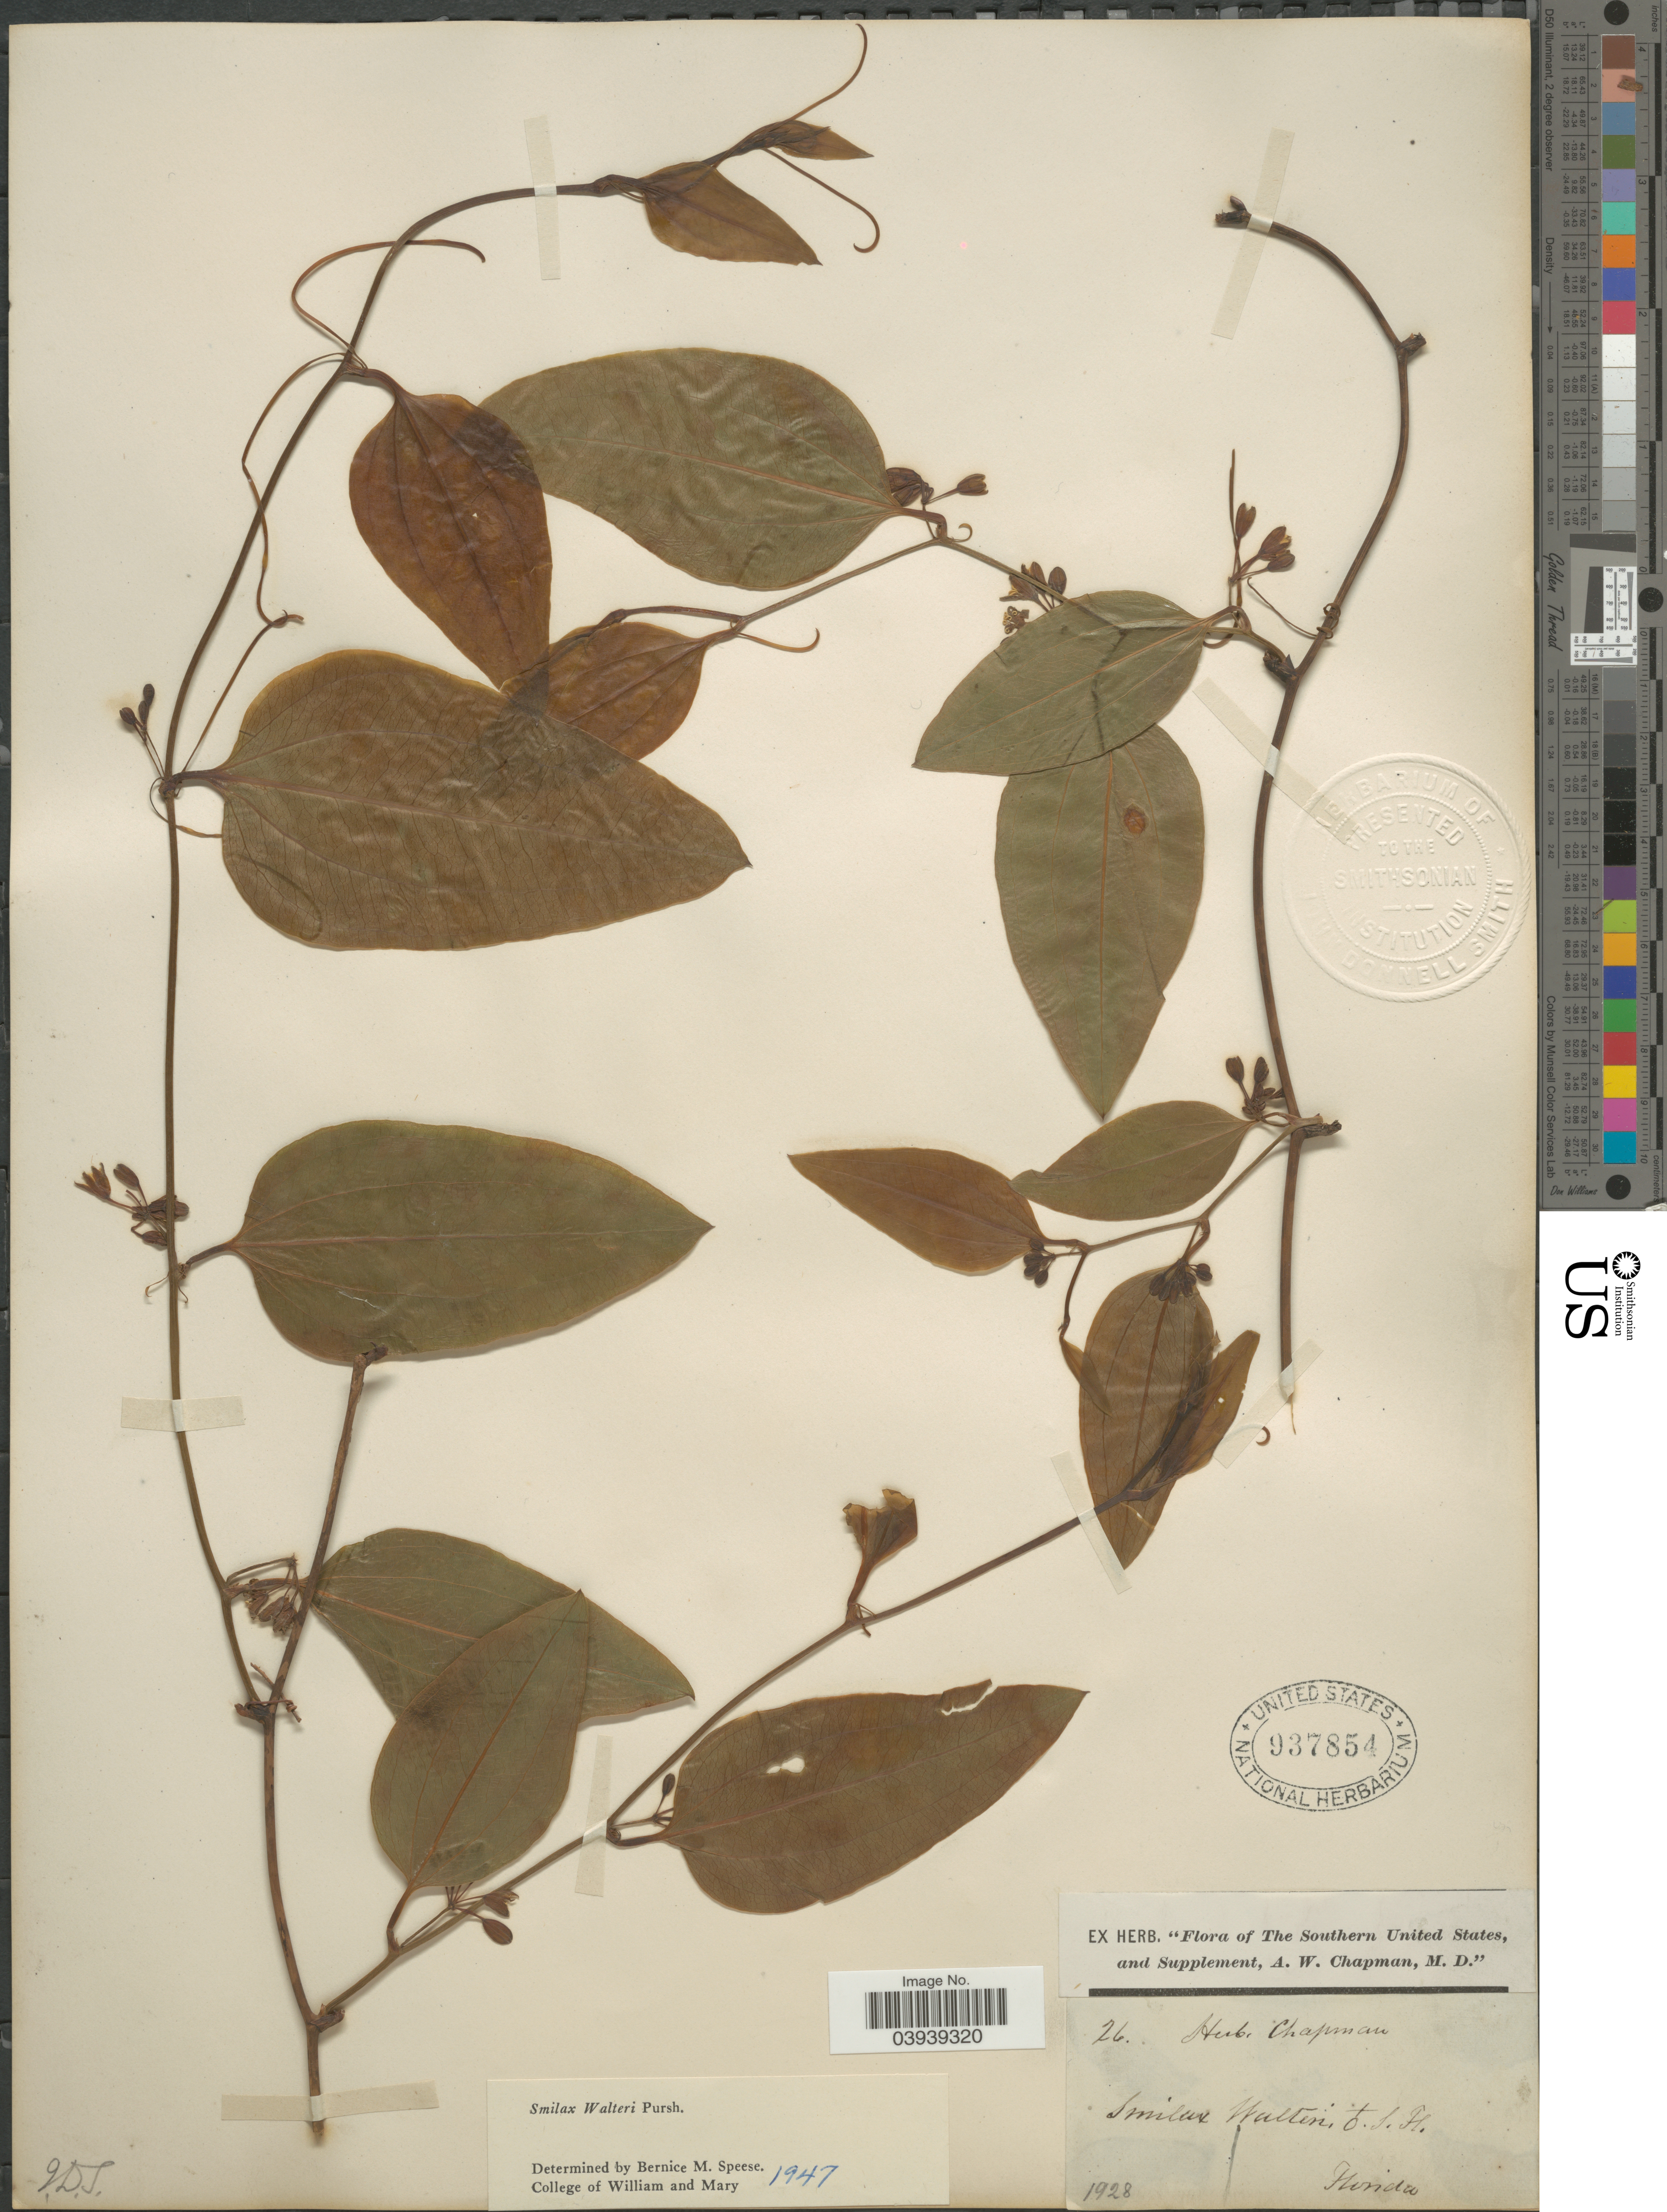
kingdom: Plantae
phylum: Tracheophyta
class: Liliopsida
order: Liliales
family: Smilacaceae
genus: Smilax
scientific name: Smilax walteri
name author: Pursh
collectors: ex herb. A.W. Chapman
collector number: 26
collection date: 1928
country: United States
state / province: Florida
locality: Southern United States and Supplement.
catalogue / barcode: US 937854